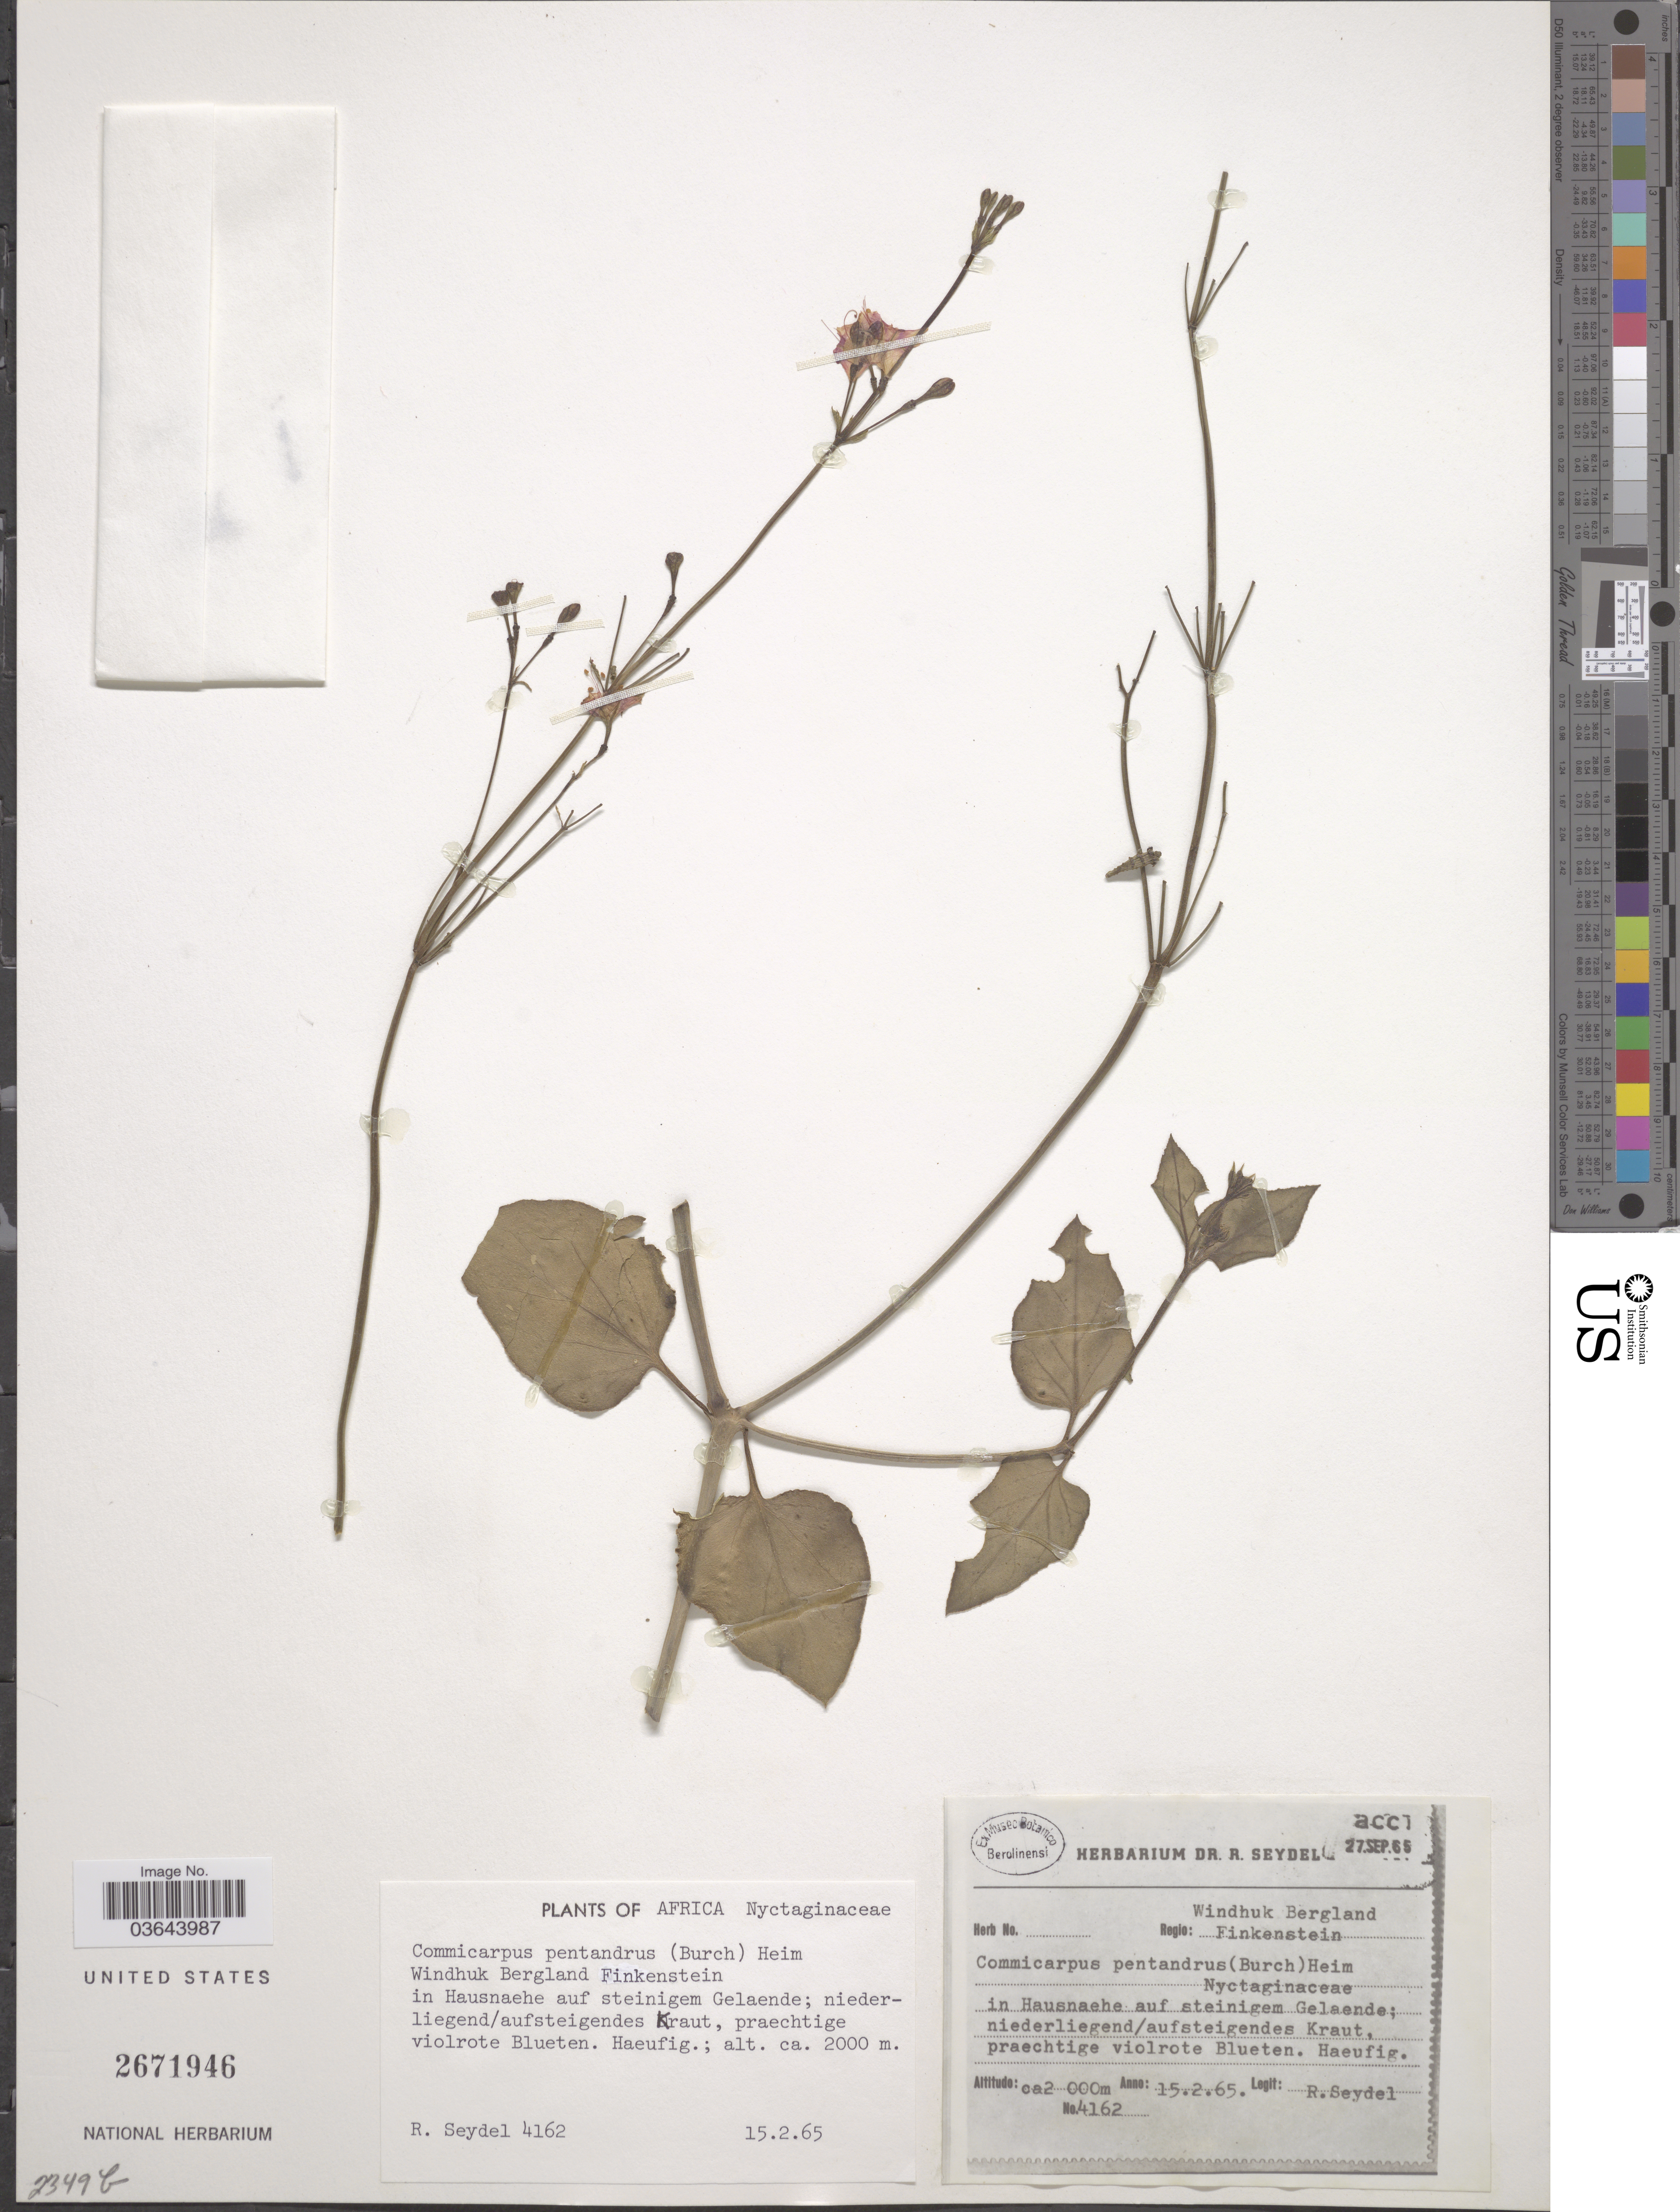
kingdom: Plantae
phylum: Tracheophyta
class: Magnoliopsida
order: Caryophyllales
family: Nyctaginaceae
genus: Boerhavia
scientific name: Boerhavia pentandra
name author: Burch.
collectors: R. Seydel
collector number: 4162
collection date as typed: Transcribed d/m/y: 15/2/65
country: Namibia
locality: Windhuk Bergland. Regio: Finkenstein.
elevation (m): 2000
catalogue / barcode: US 2671946